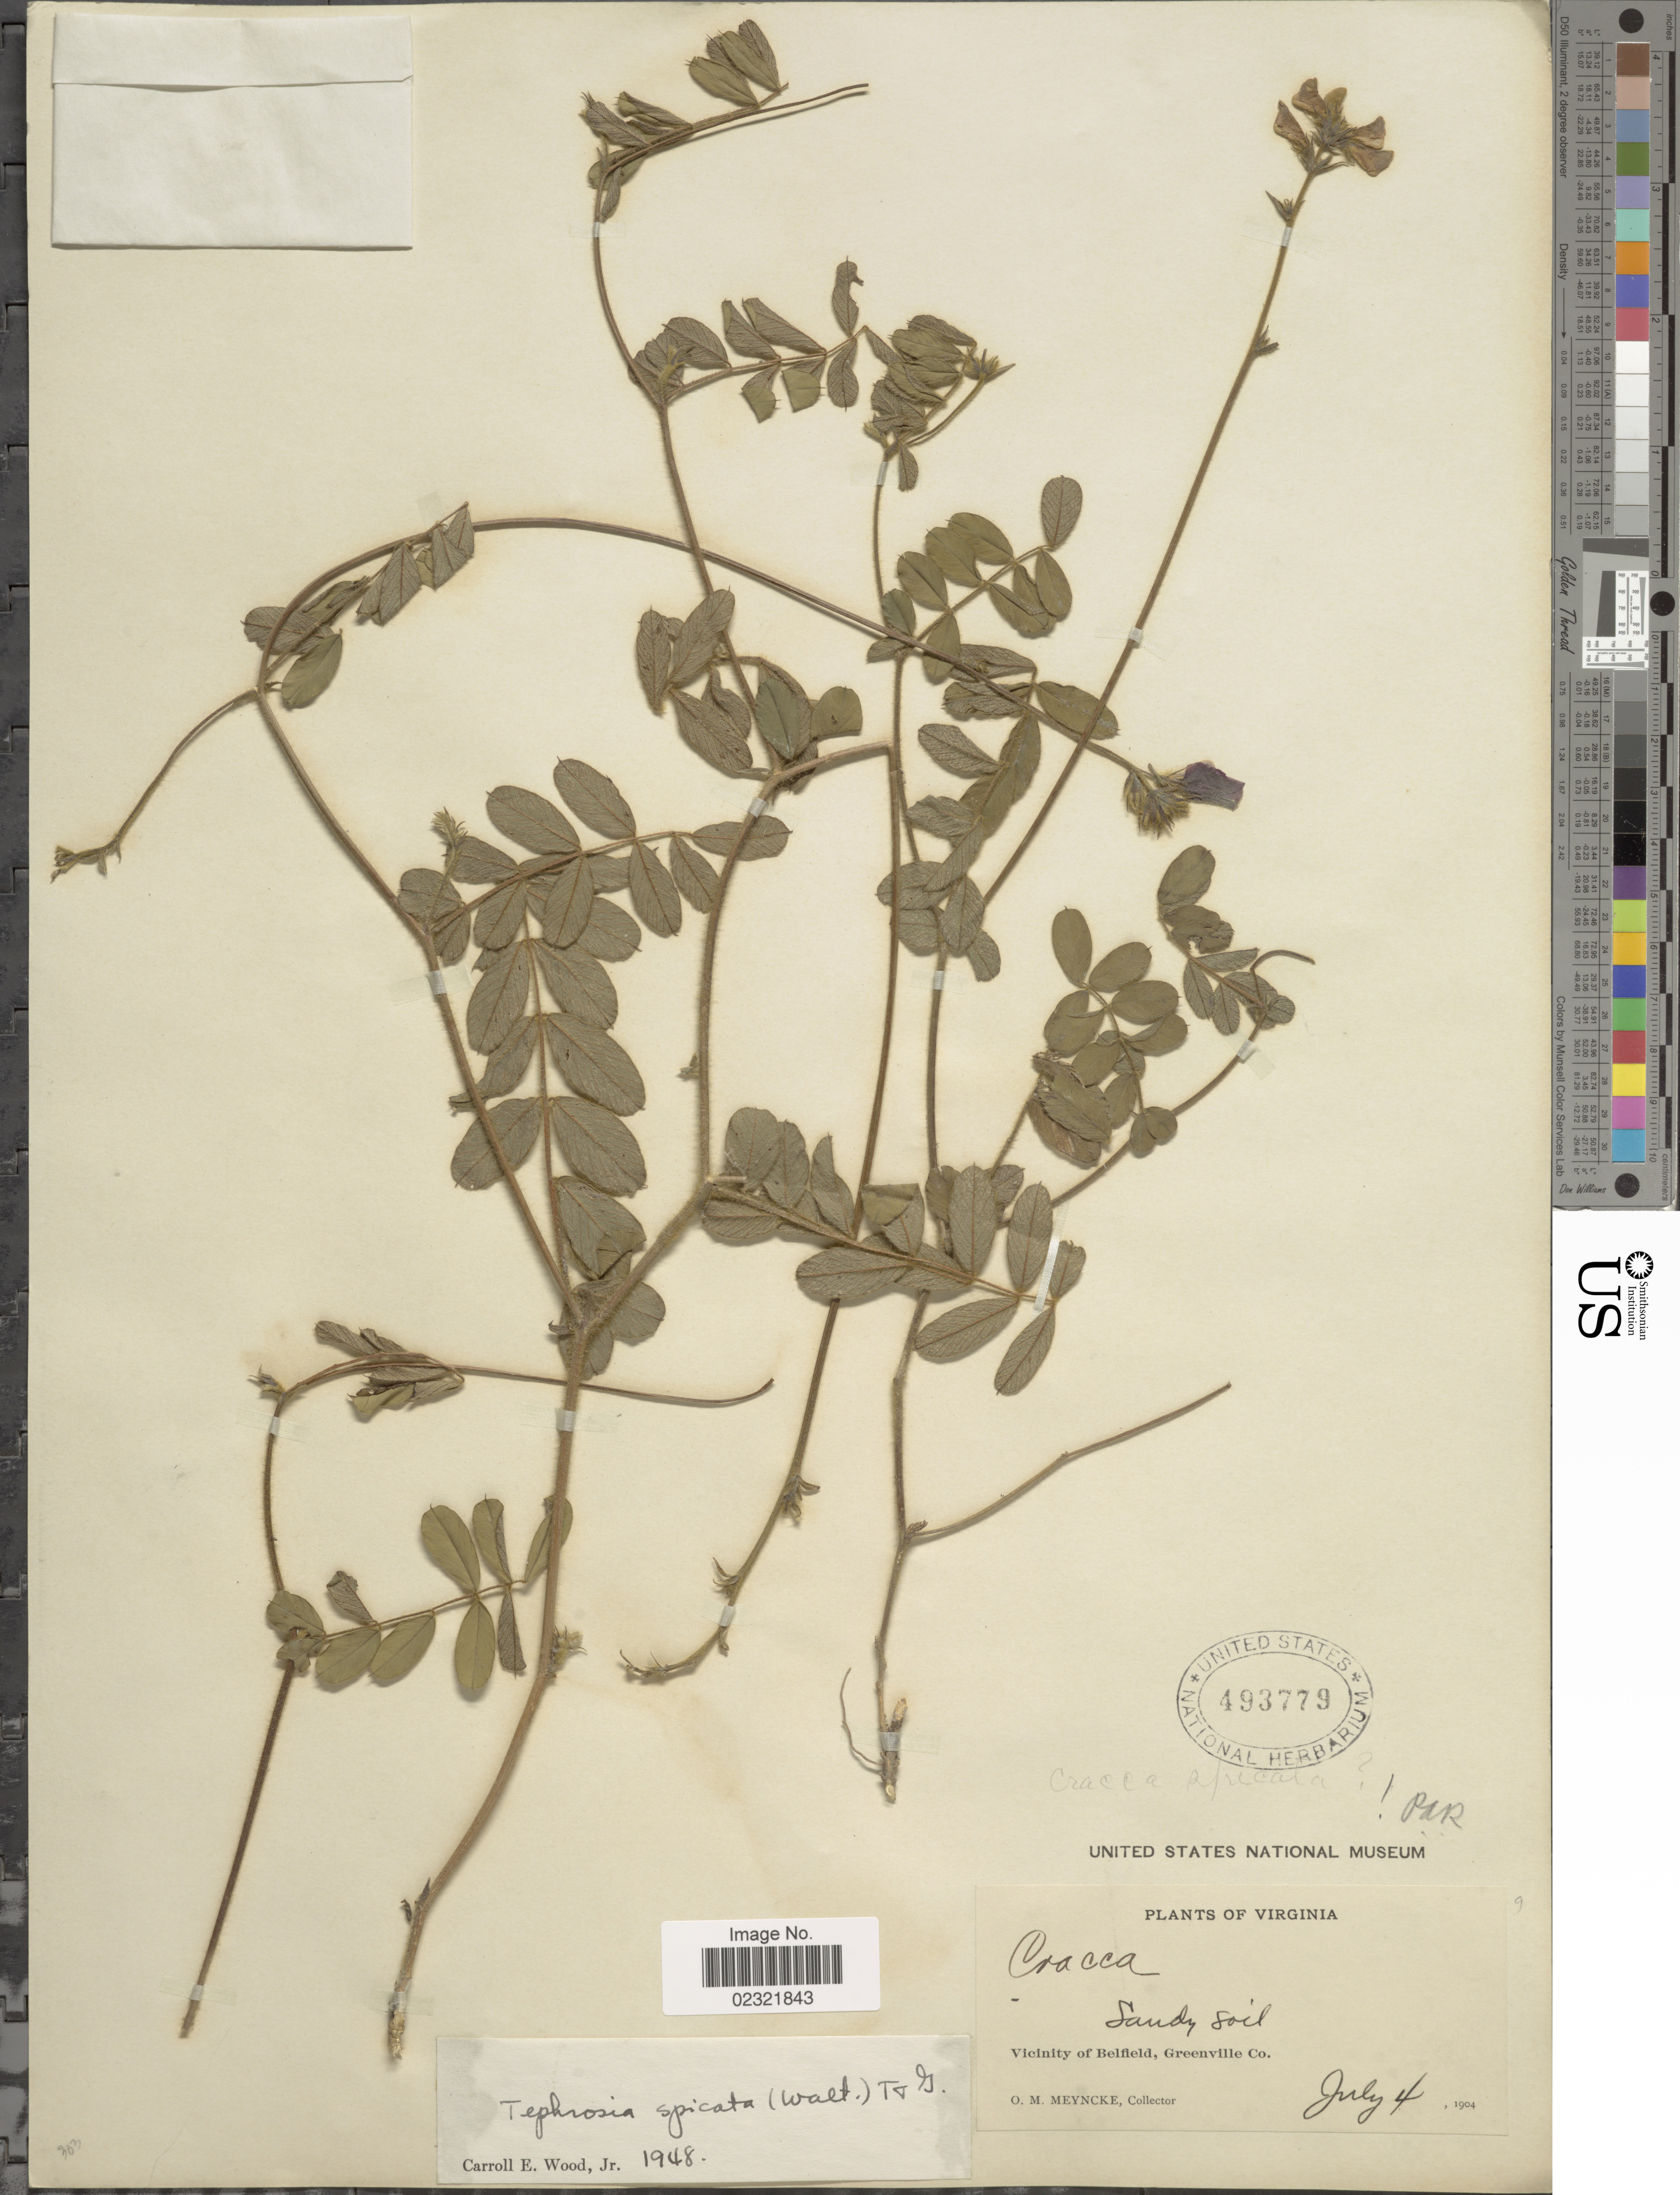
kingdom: Plantae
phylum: Tracheophyta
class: Magnoliopsida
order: Fabales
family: Fabaceae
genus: Tephrosia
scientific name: Tephrosia spicata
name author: (Walter) Torr. & A. Gray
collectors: O. Meyncke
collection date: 1904-07-04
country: United States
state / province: Virginia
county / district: Greensville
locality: Sandy soil, Vicinity of Belfield.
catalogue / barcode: US 493779